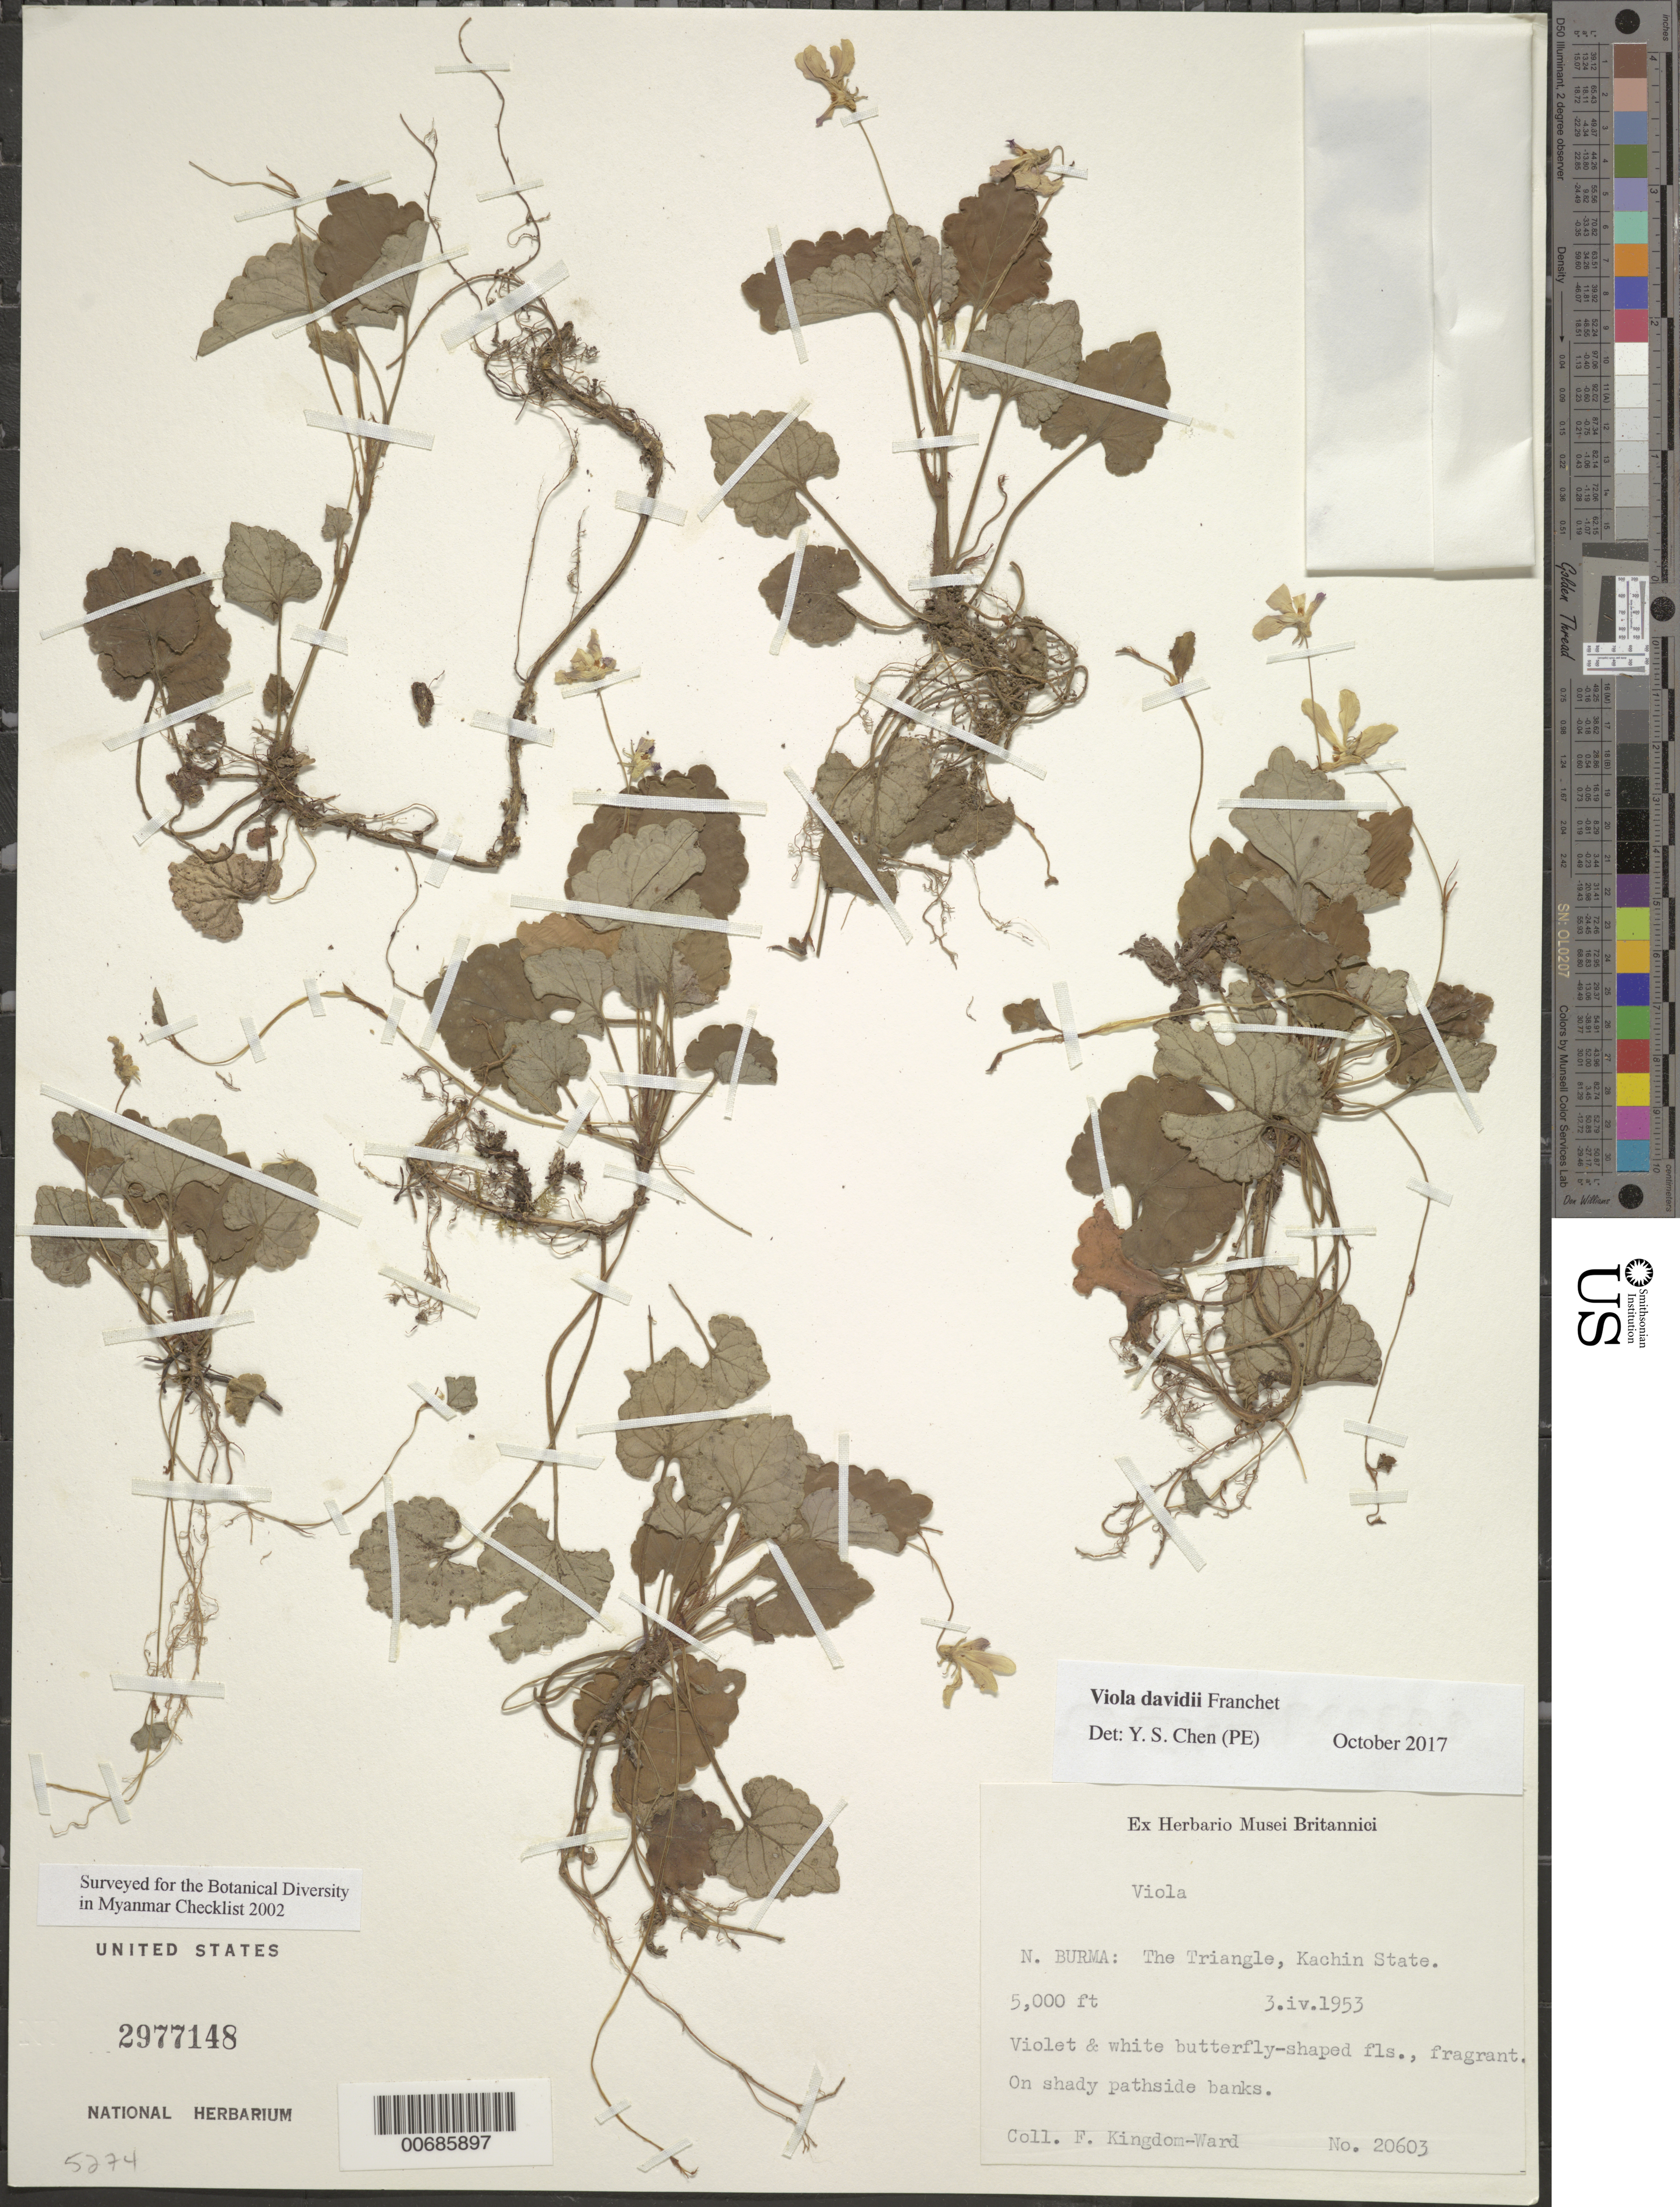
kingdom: Plantae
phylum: Tracheophyta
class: Magnoliopsida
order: Malpighiales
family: Violaceae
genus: Viola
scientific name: Viola sp.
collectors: F. Kingdon Ward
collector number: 20603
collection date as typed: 03 Apr 1953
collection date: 1953-04-03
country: Myanmar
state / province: Kachin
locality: The Triangle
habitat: Shady pathside banks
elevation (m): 1524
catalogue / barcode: US 2977148